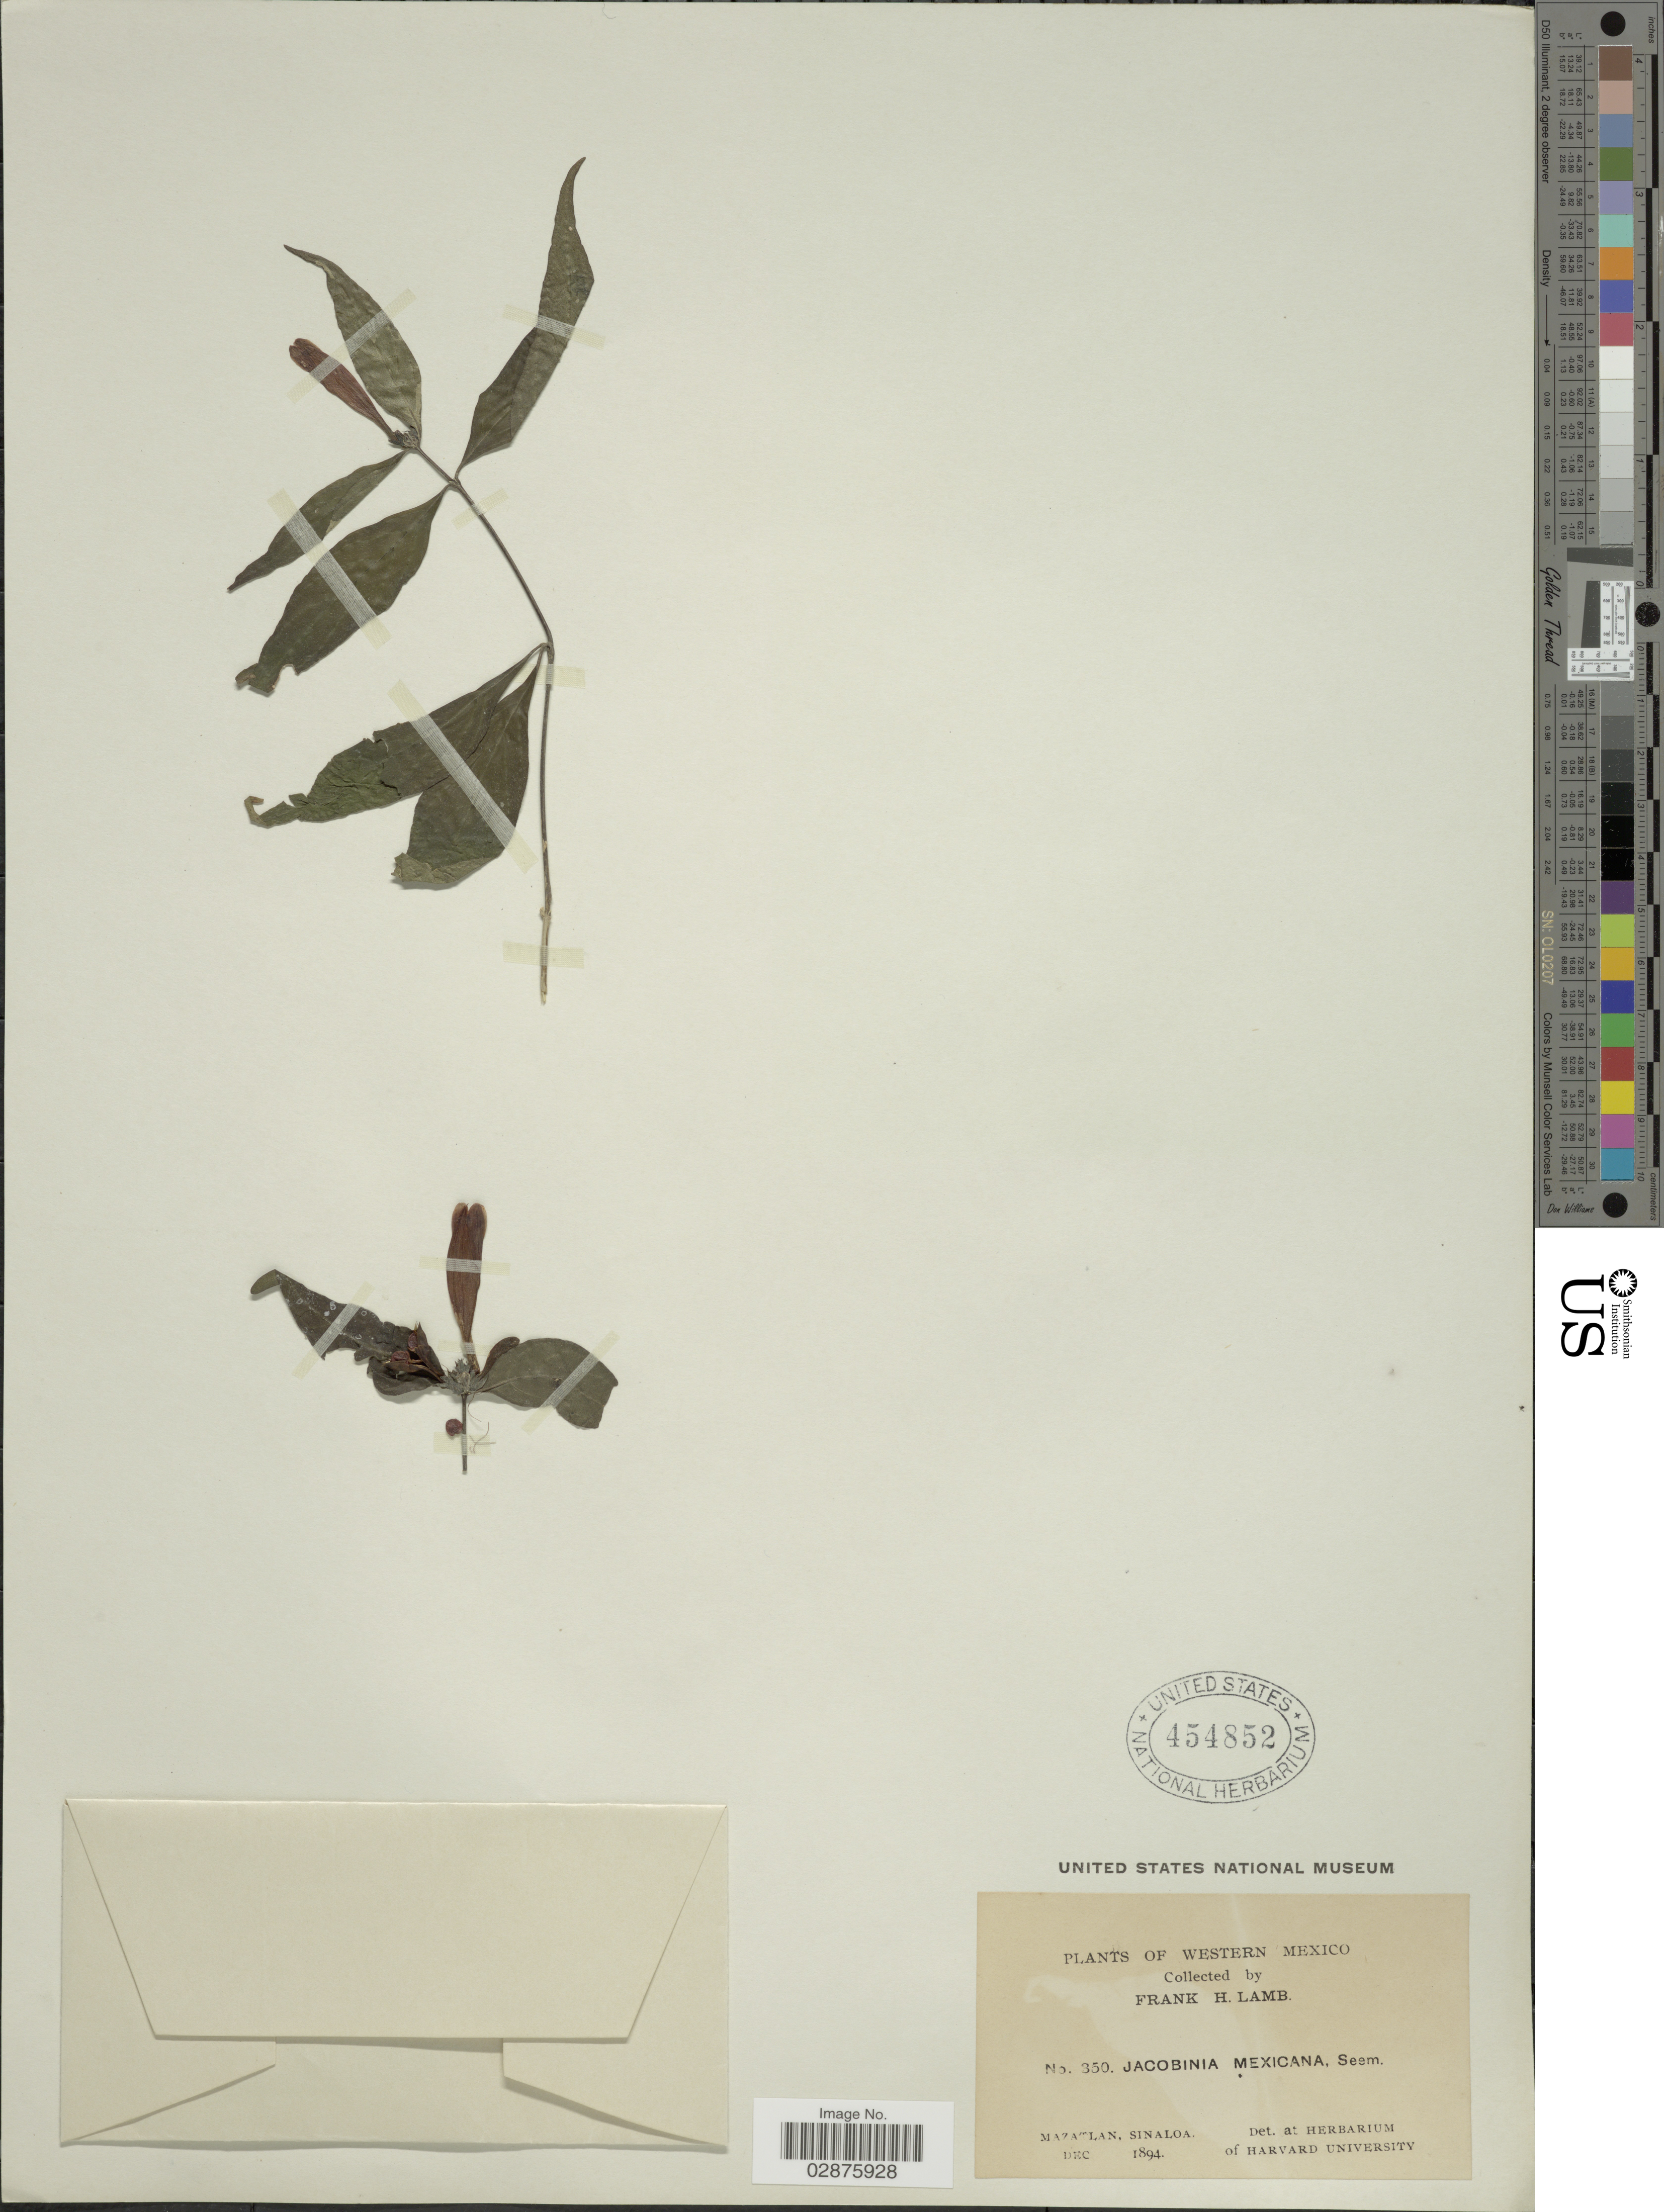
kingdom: Plantae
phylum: Tracheophyta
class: Magnoliopsida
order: Lamiales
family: Acanthaceae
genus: Justicia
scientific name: Justicia candicans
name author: (Nees) L.D. Benson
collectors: F. H. Lamb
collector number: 350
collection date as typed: Dec 1894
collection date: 1894-12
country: Mexico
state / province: Sinaloa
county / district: Mazatlán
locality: Mazatlán.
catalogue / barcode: US 454852